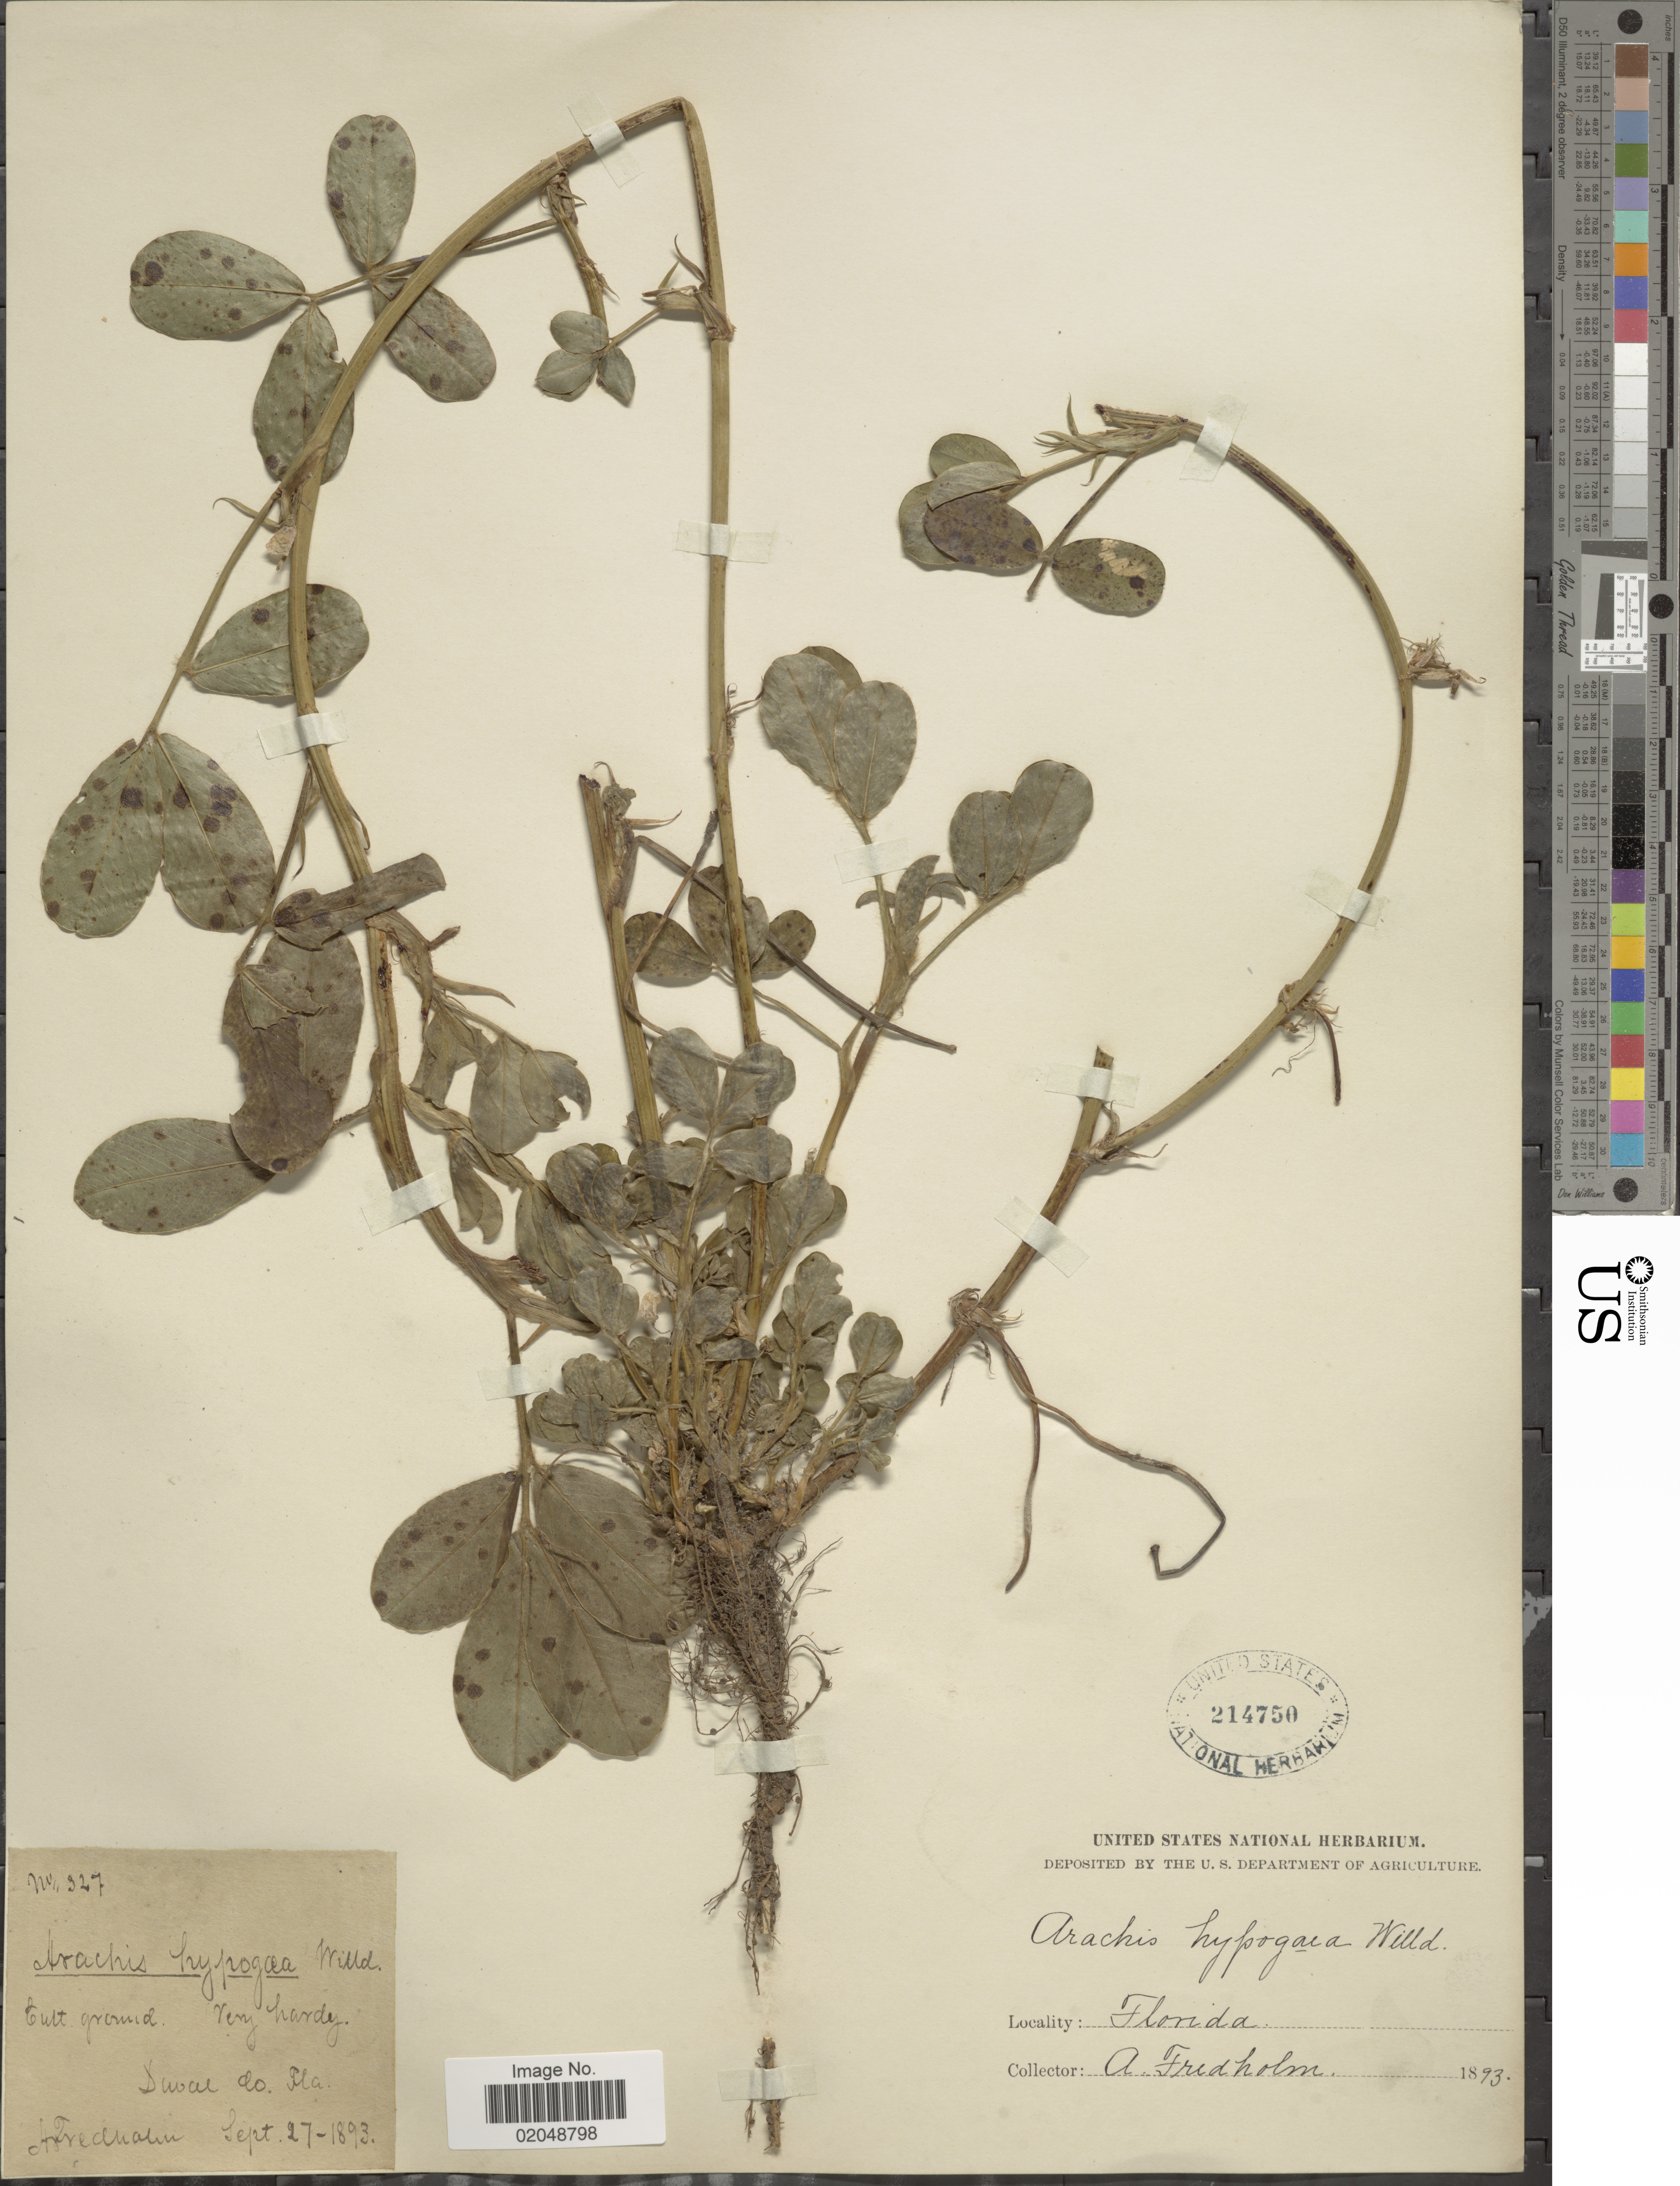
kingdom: Plantae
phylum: Tracheophyta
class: Magnoliopsida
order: Fabales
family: Fabaceae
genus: Arachis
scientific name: Arachis hypogaea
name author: L.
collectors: A. Fredholm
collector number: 327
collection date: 1893-09-27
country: United States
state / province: Florida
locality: Clut ground, Very hardy, Duval Co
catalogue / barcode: US 214750